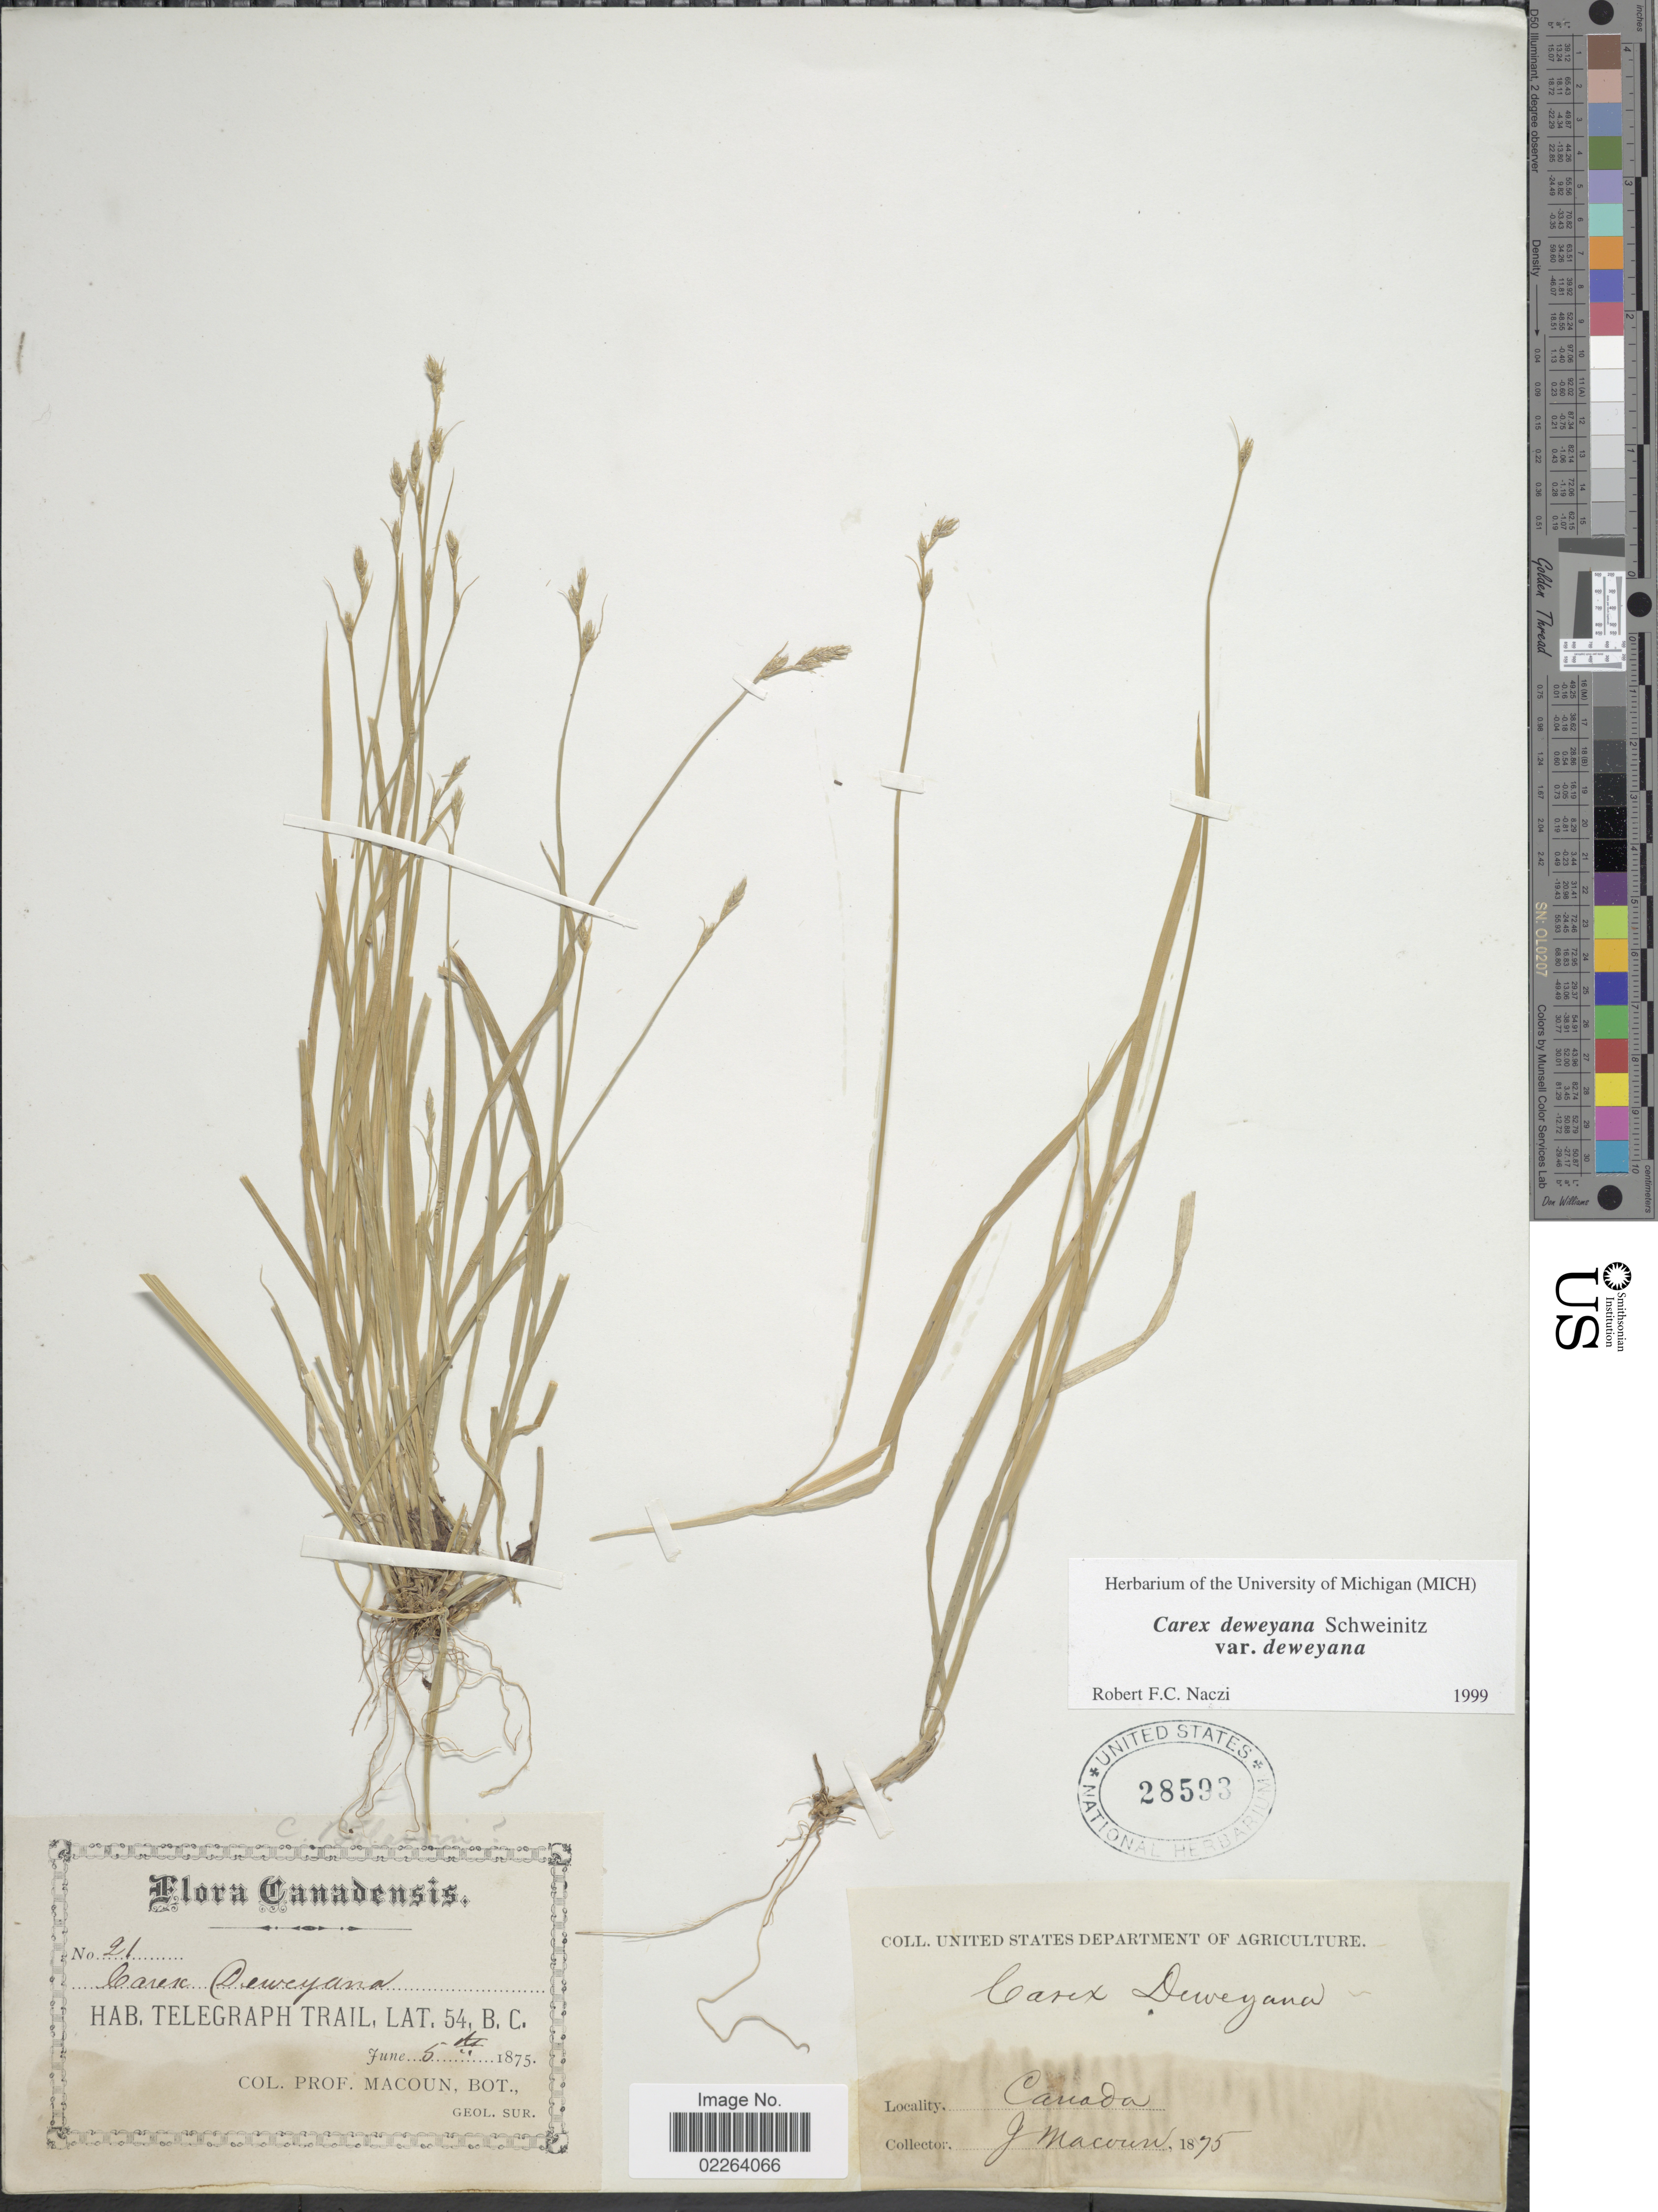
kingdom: Plantae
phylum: Tracheophyta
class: Liliopsida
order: Poales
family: Cyperaceae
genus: Carex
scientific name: Carex deweyana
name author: Schwein.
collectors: J. Macoun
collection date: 1875-06-05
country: Canada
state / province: British Columbia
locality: Telegraph Trail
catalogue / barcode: US 28593